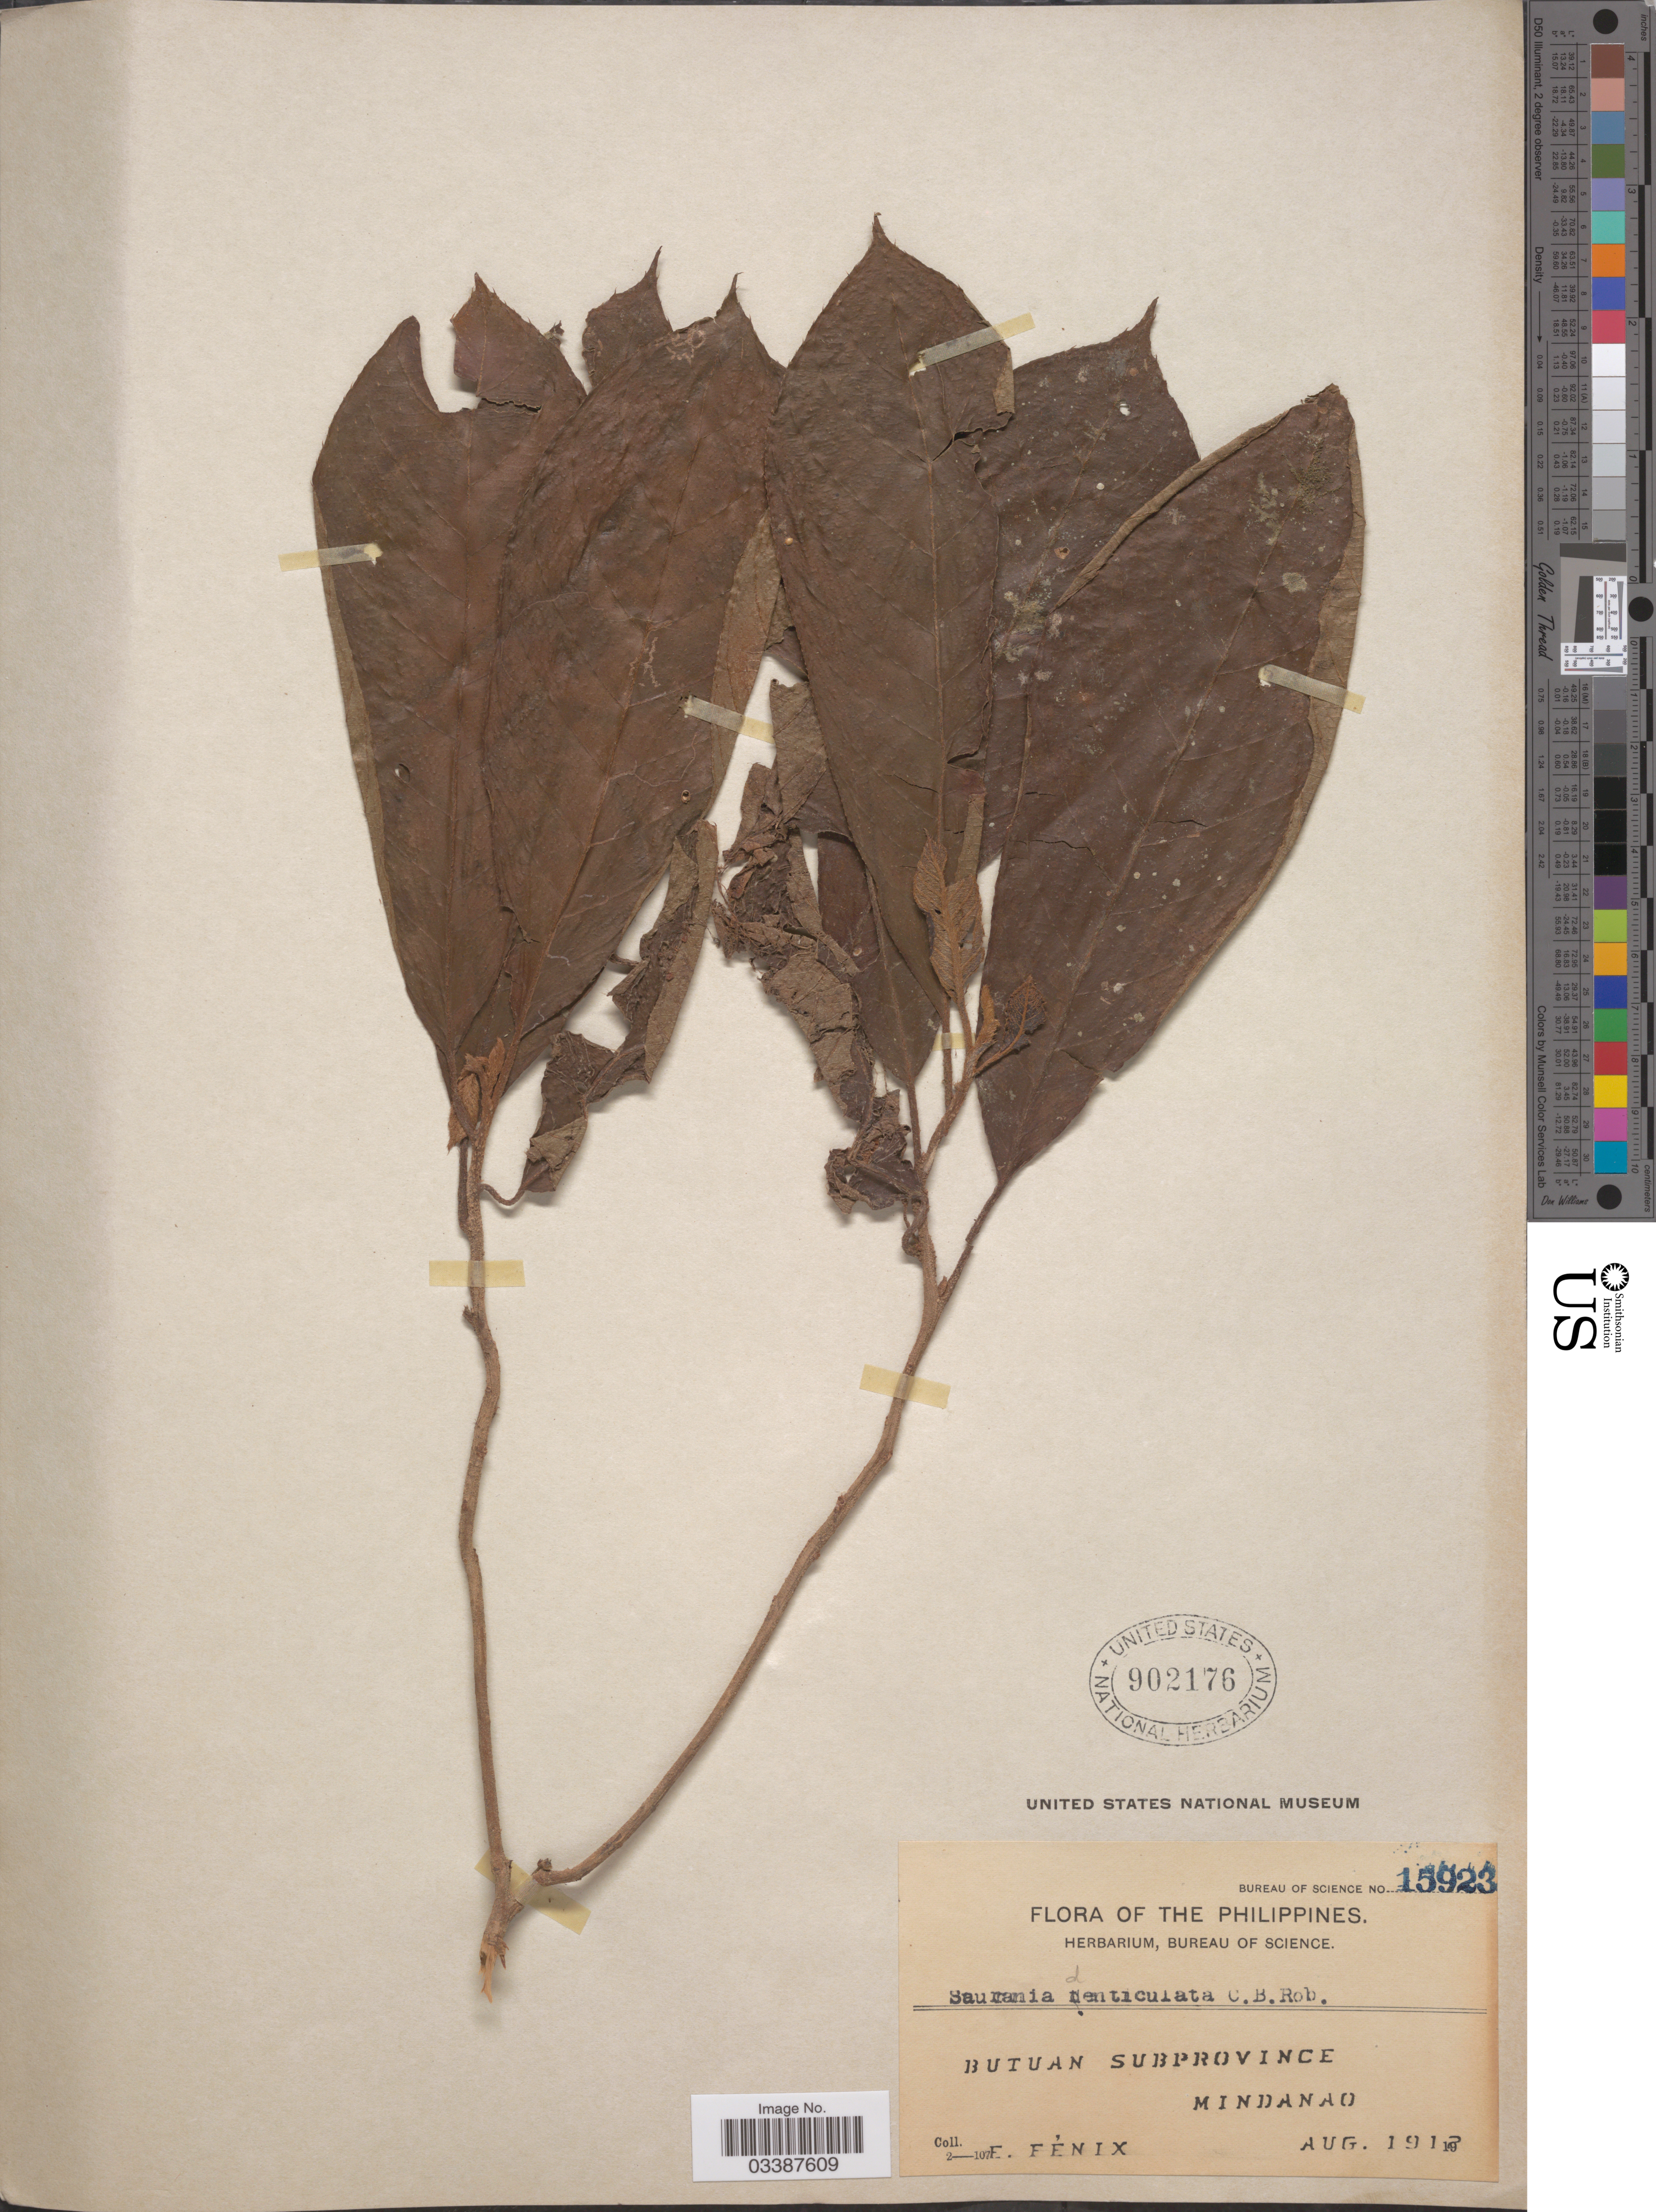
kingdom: Plantae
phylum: Tracheophyta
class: Magnoliopsida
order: Ericales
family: Actinidiaceae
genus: Saurauia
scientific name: Saurauia sp.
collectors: E. Fénix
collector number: Bureau of Science 15923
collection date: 1912-08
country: Philippines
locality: Butuan Subprovince, Mindanao.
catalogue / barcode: US 902176